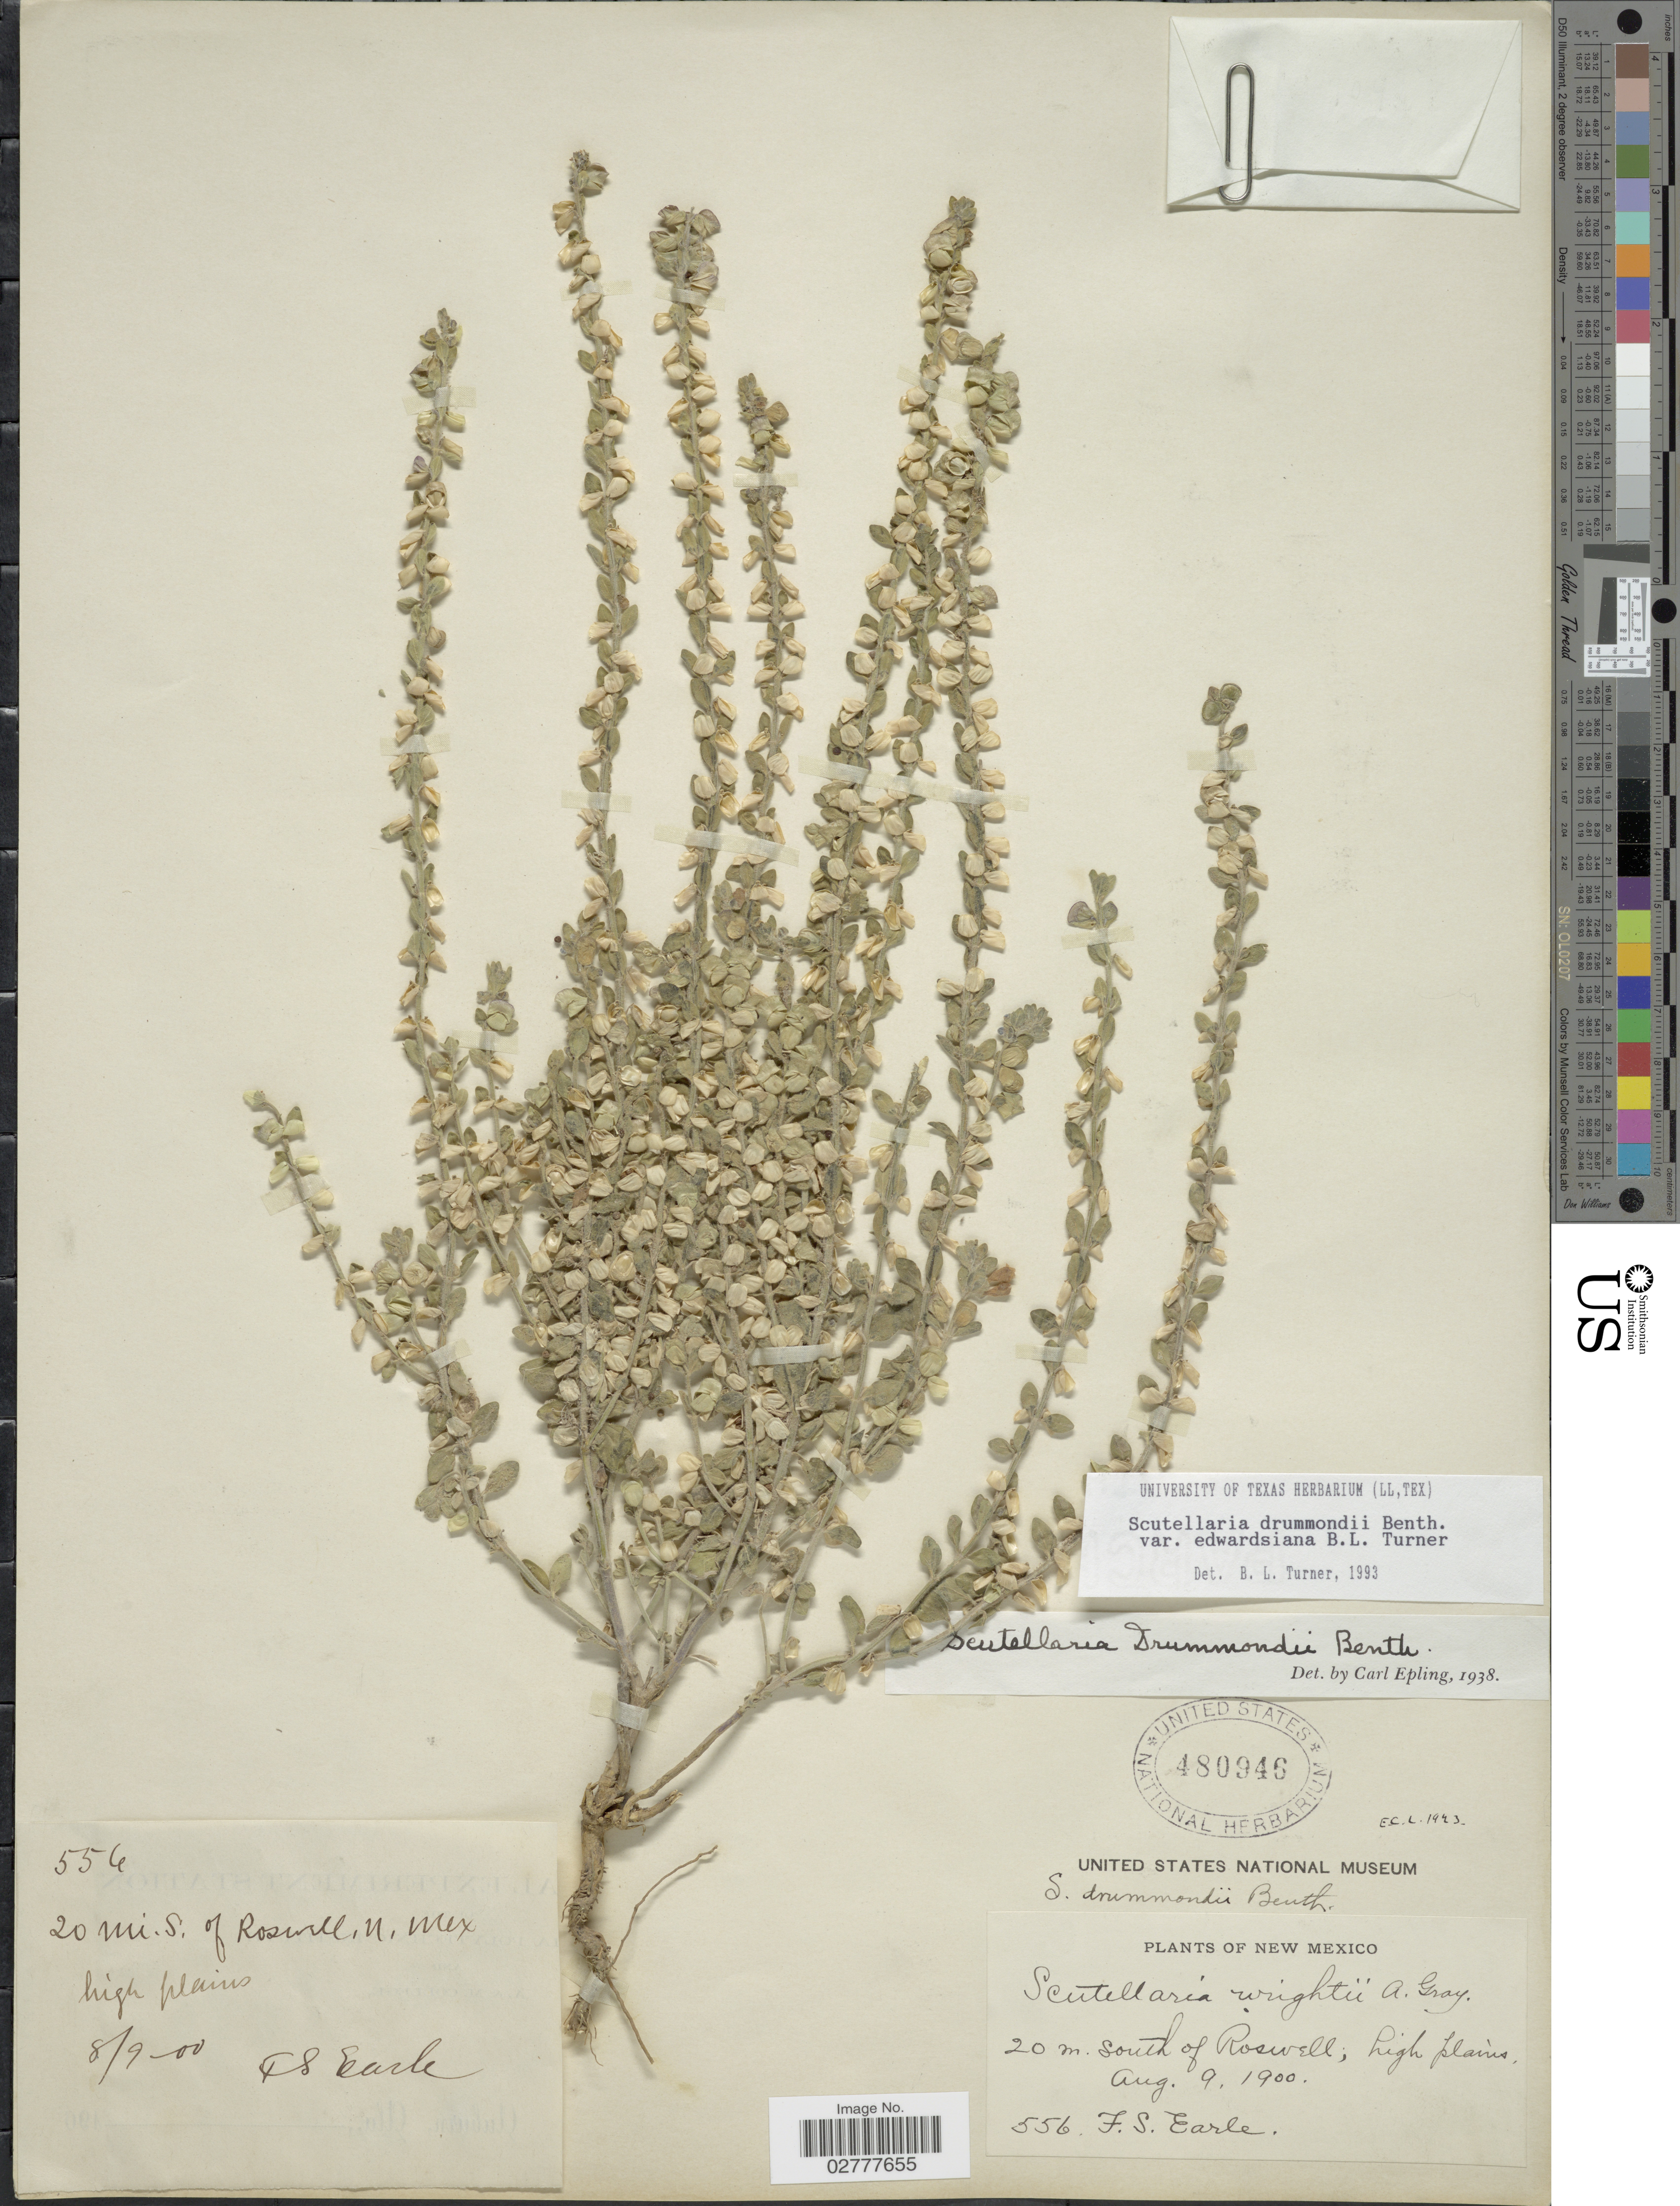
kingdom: Plantae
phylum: Tracheophyta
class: Magnoliopsida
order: Lamiales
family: Lamiaceae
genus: Scutellaria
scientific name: Scutellaria drummondii var. edwardsiana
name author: Benth.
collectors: F. S. Earle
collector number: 556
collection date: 1900-08-09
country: United States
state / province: New Mexico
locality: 20 m. south of Roswell; high plains.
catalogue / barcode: US 480946